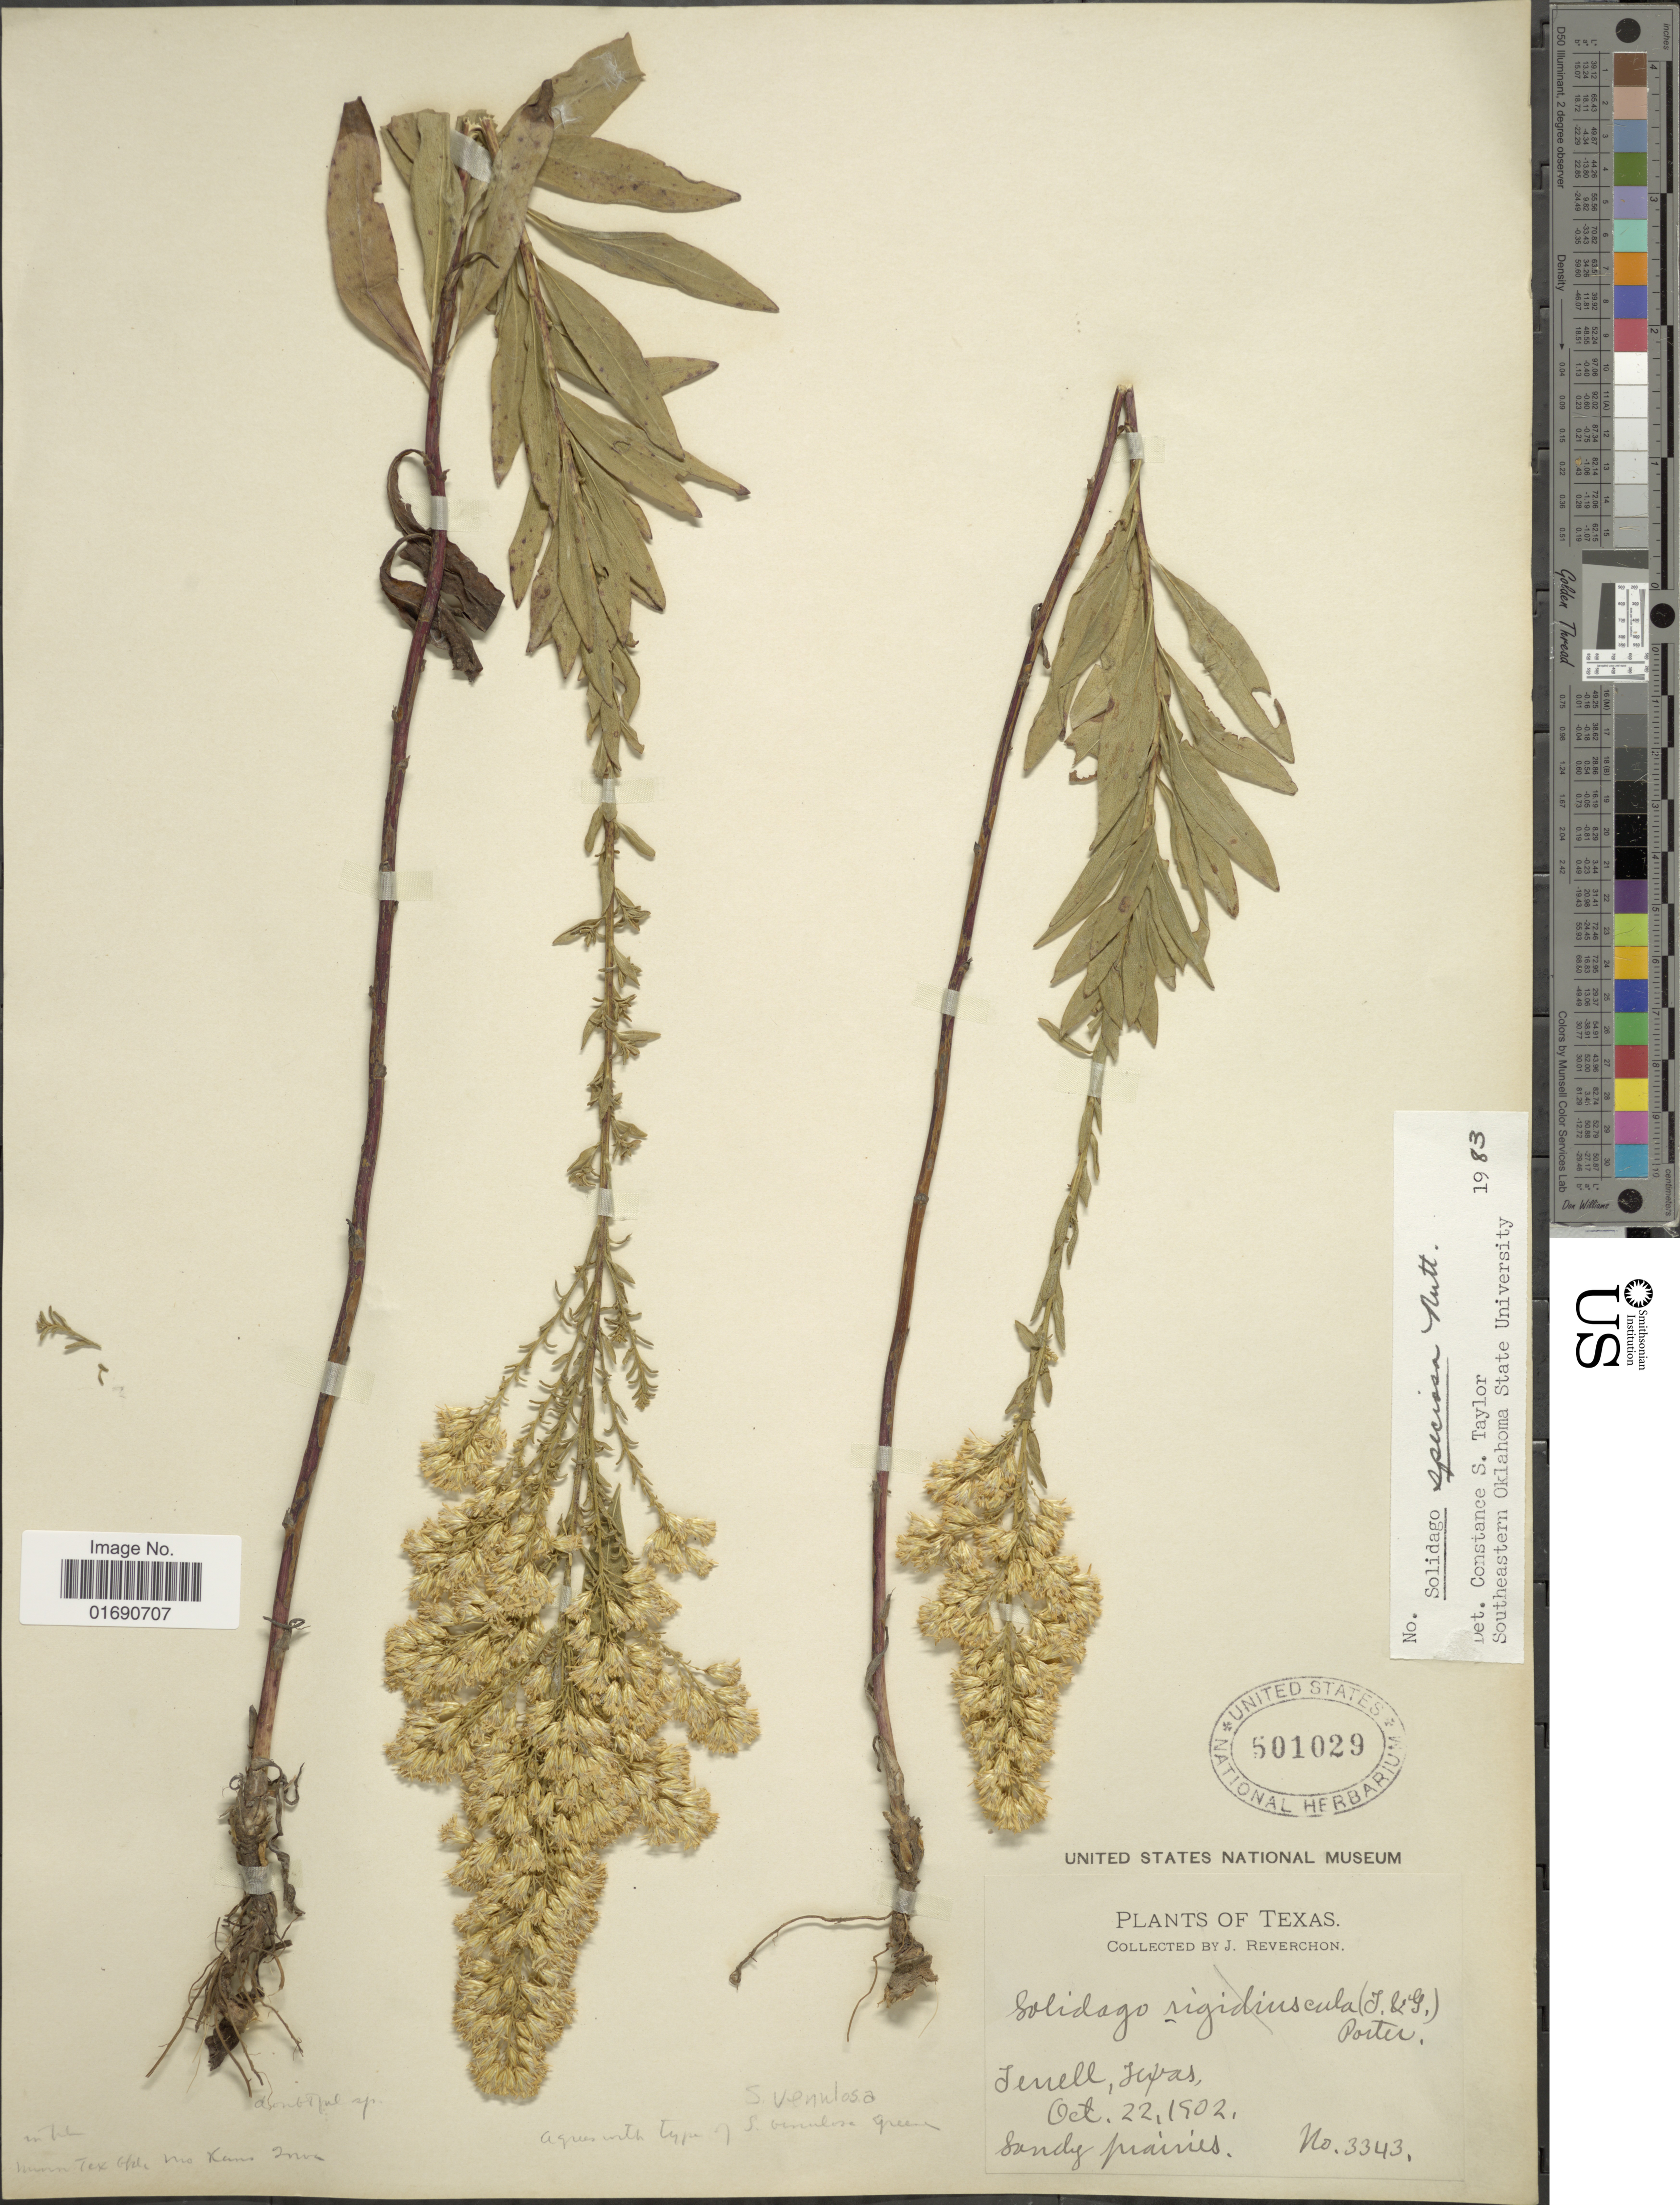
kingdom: Plantae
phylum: Tracheophyta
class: Magnoliopsida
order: Asterales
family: Asteraceae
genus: Solidago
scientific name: Solidago speciosa var. rigidiuscula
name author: Torr. & A. Gray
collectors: J. Reverchon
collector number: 3343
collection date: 1902-10-22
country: United States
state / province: Texas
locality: Jerrell, sandy prairies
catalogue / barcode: US 501029